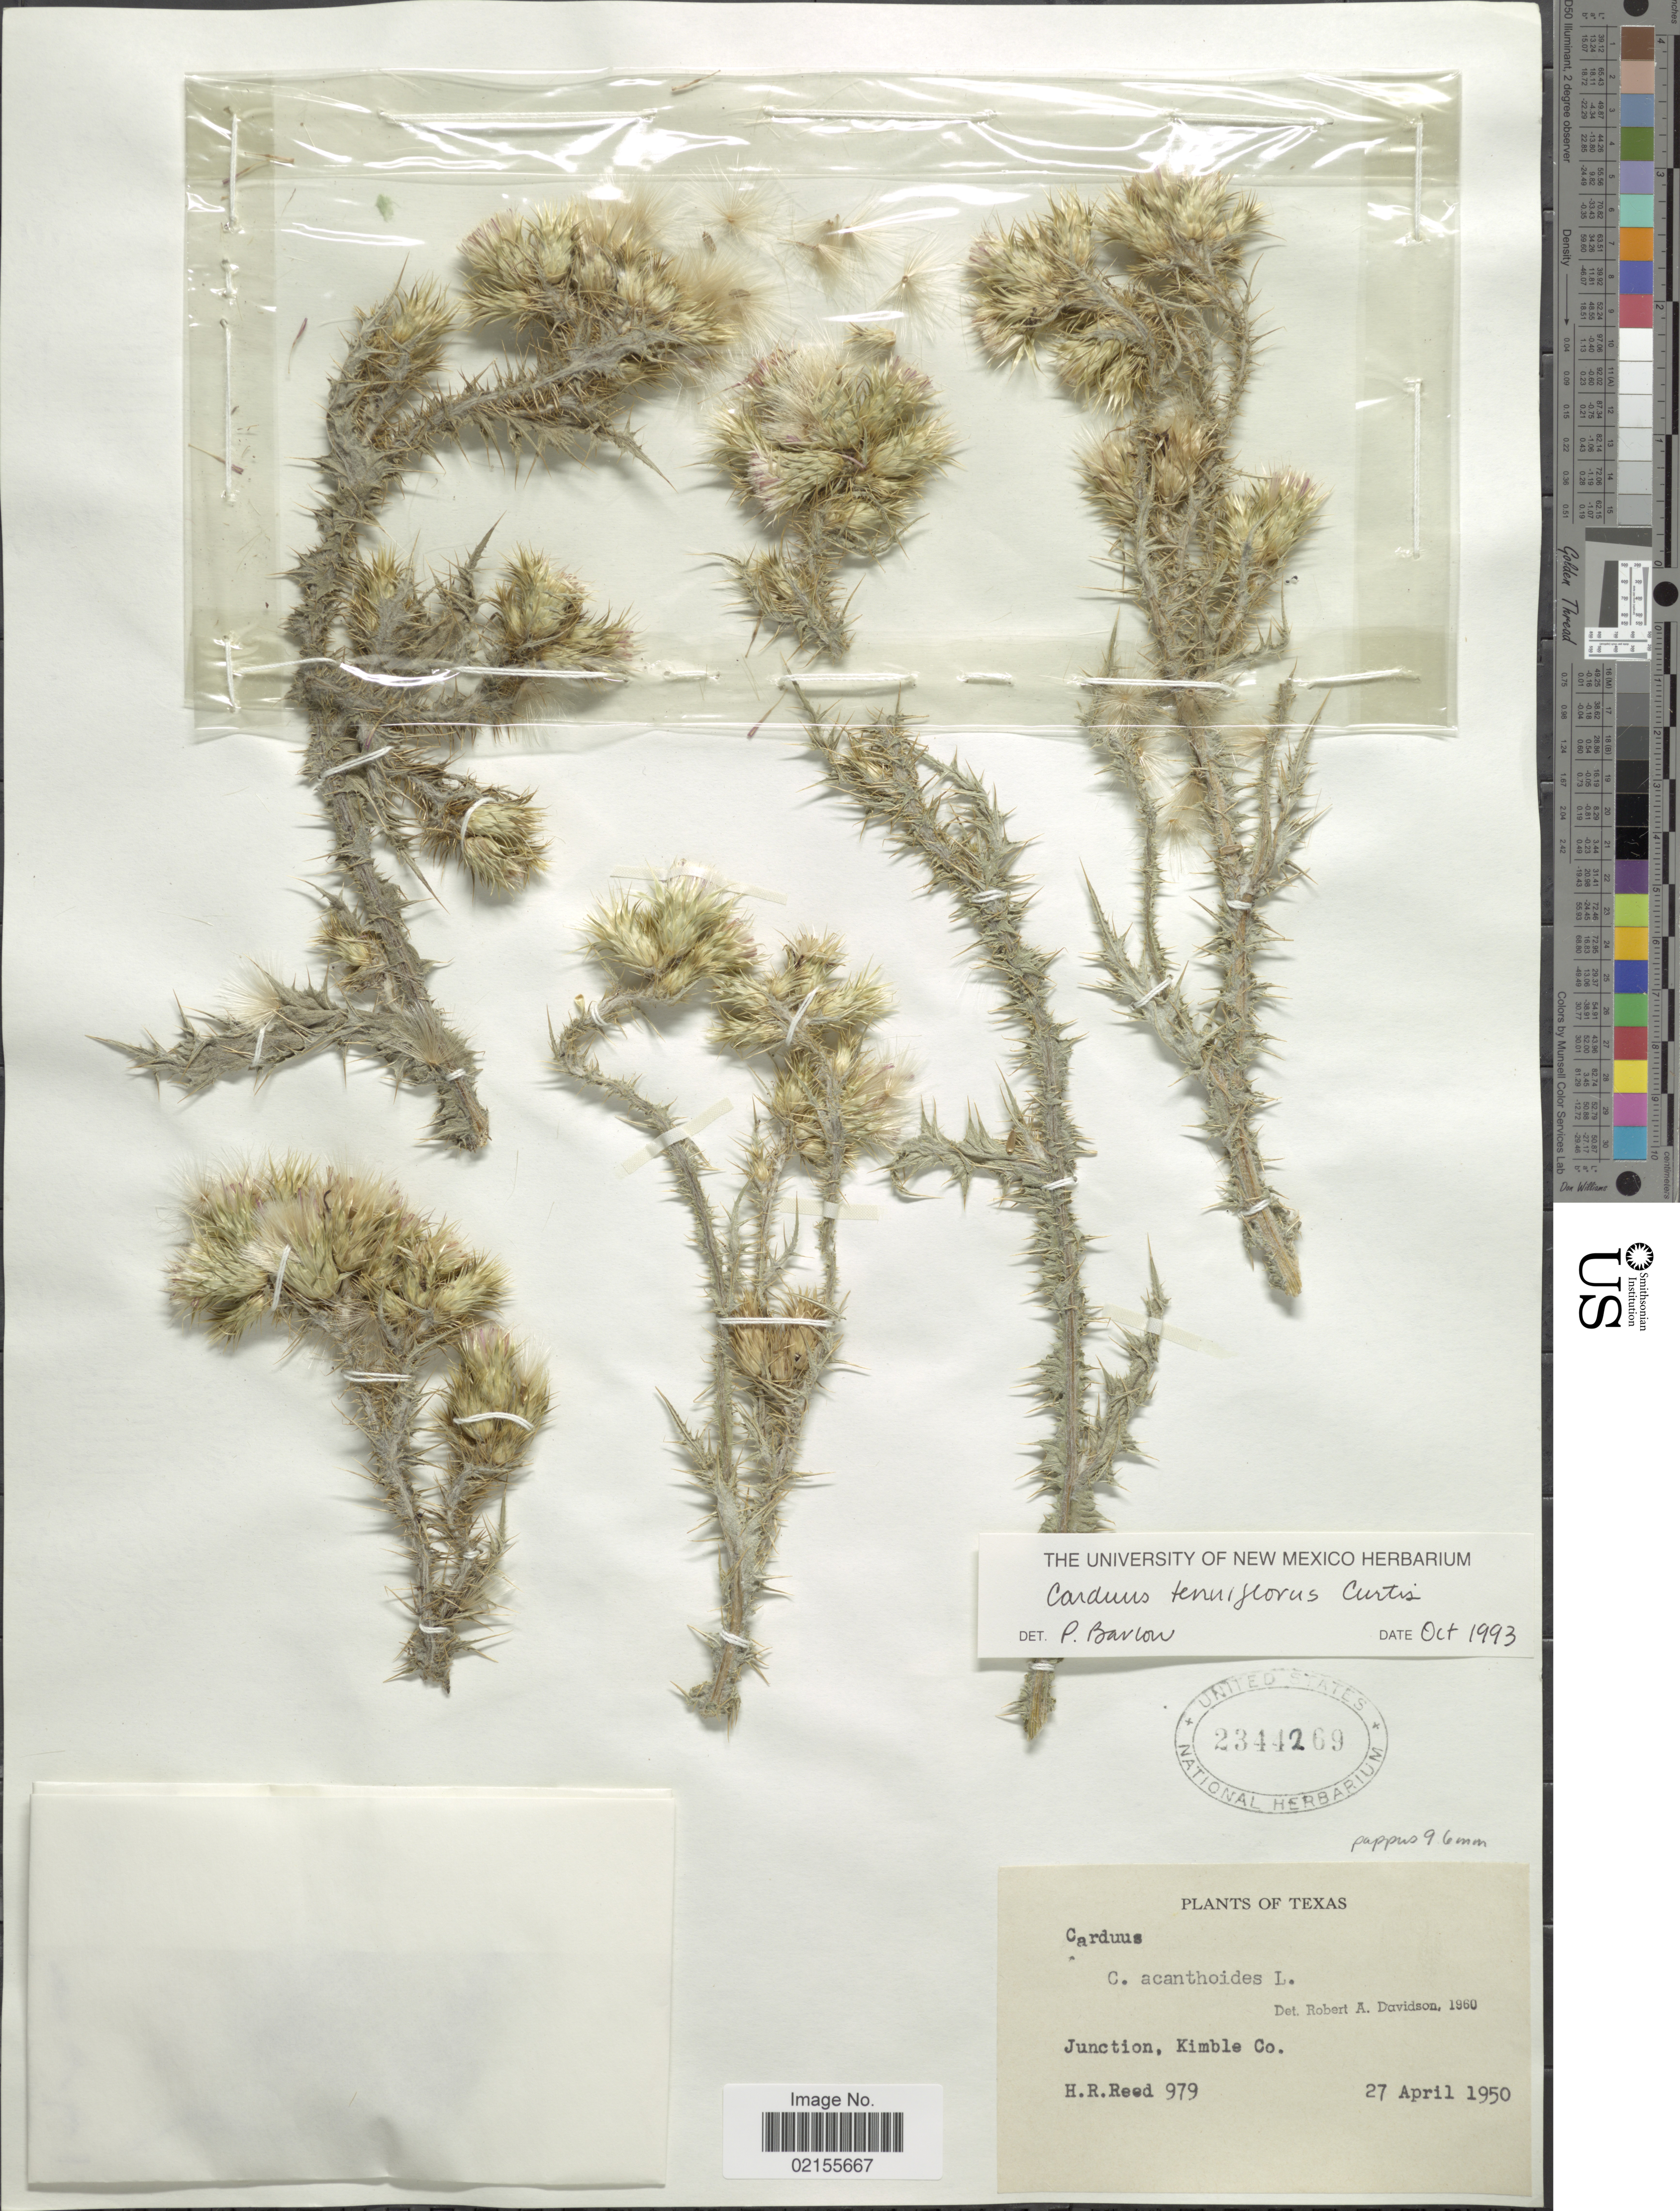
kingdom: Plantae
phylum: Tracheophyta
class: Magnoliopsida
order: Asterales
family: Asteraceae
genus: Carduus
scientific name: Carduus tenuiflorus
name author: Curtis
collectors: H. Reed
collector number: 979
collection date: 1950-04-27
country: United States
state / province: Texas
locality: Junction, Kimble Co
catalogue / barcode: US 2344269